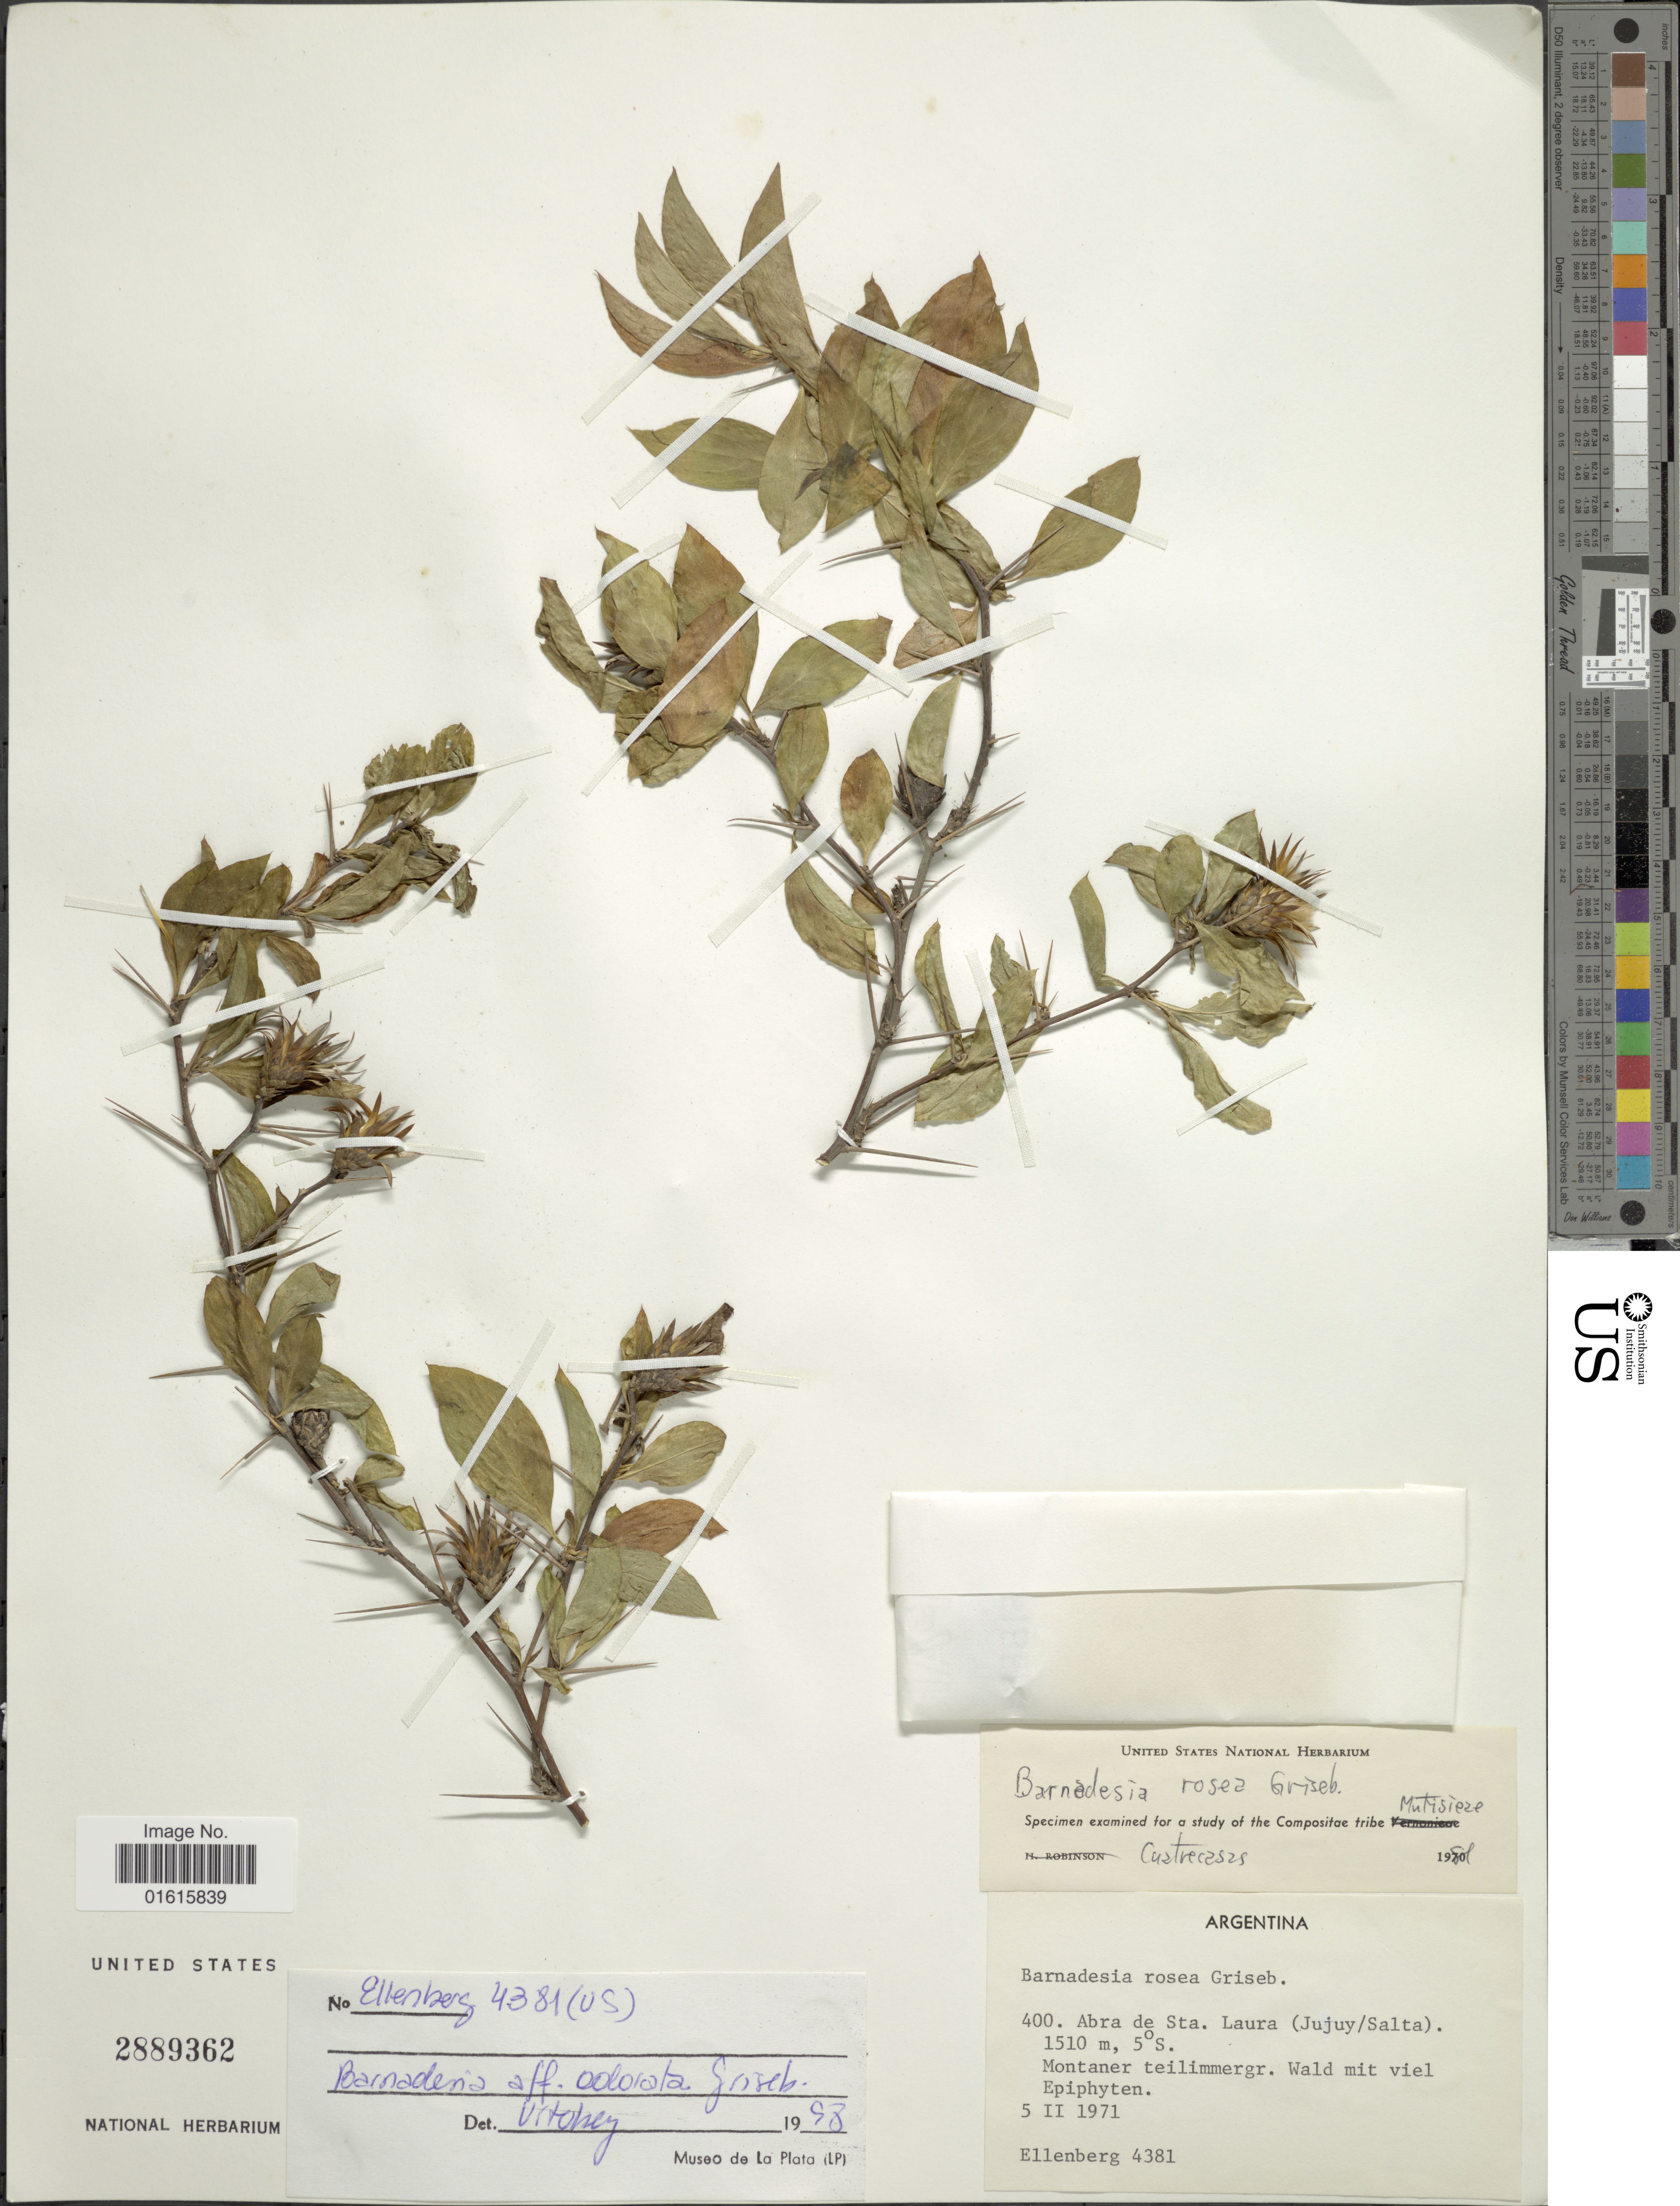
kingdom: Plantae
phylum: Tracheophyta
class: Magnoliopsida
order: Asterales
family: Asteraceae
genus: Barnadesia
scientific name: Barnadesia odorata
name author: Griseb.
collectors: J. Ellenberger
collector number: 4381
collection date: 1971-02-05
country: Argentina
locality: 400. Abra de Sta. Laura (Jujuy/Salta)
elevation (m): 1510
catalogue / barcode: US 2889362